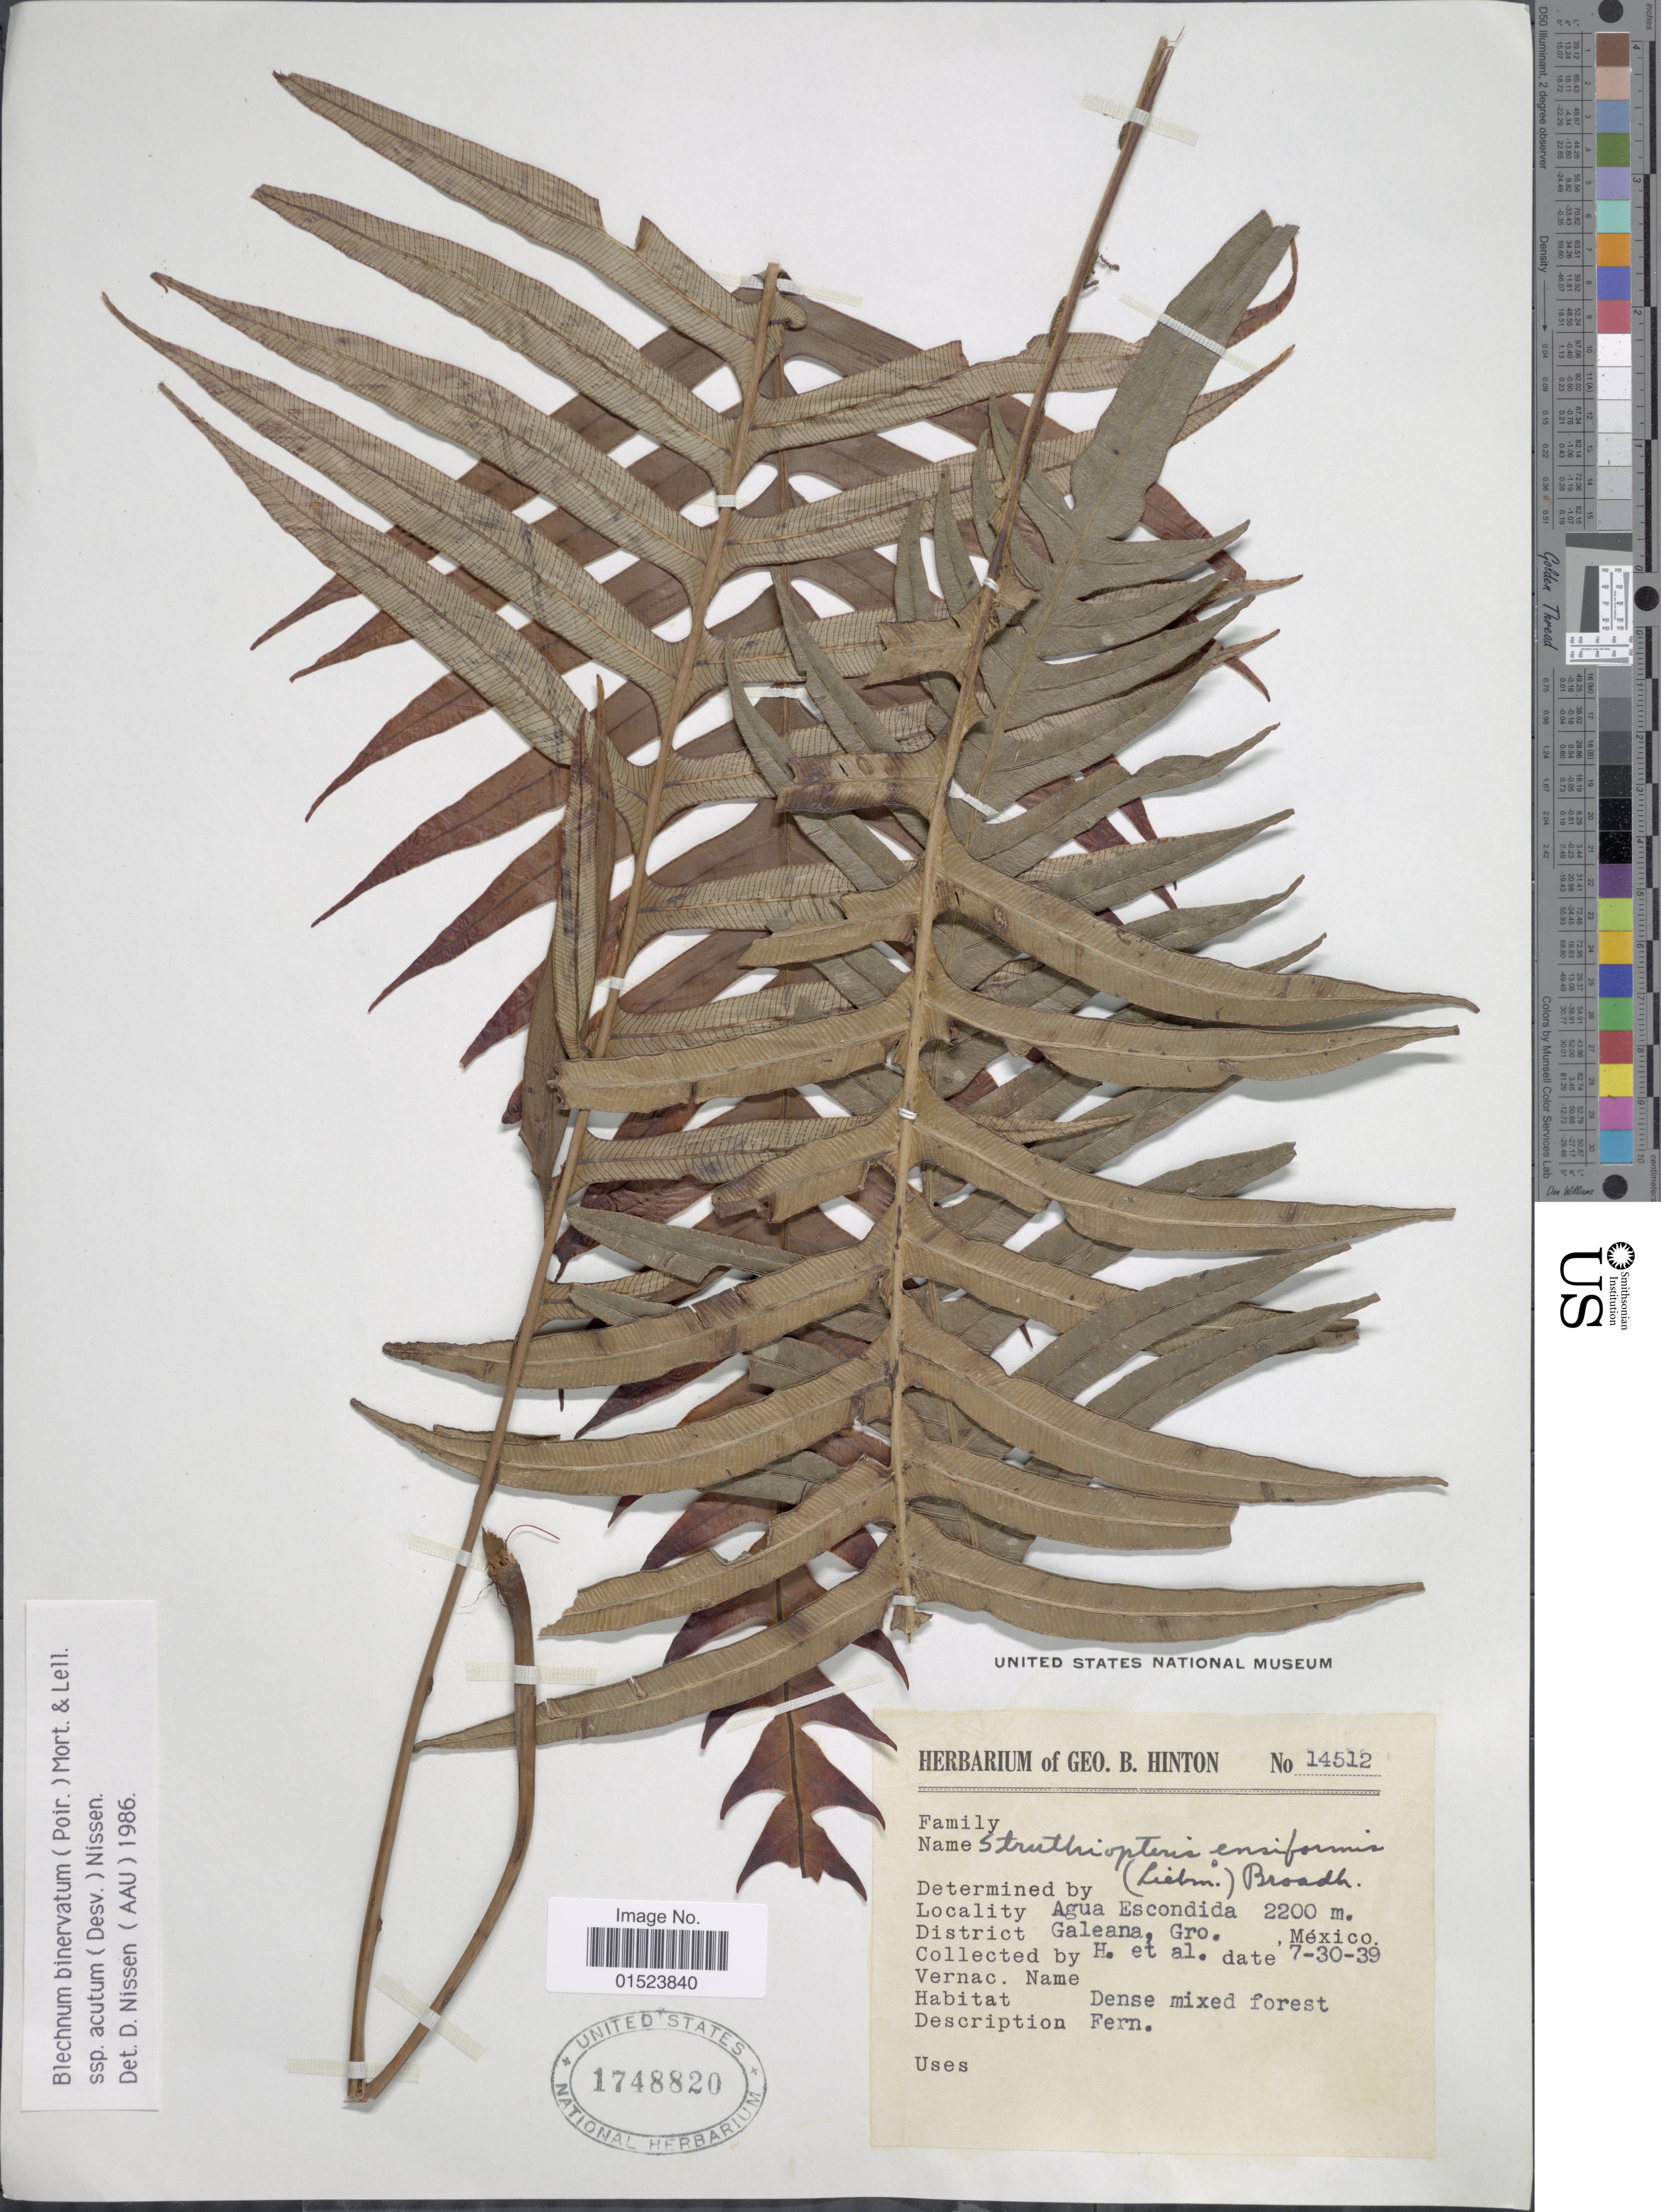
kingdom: Plantae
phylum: Tracheophyta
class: Polypodiopsida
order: Polypodiales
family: Blechnaceae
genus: Blechnum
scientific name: Blechnum ensiforme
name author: (Liebm.) C. Chr.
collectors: G. B. Hinton & et al.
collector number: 14512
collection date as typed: Transcribed d/m/y: 30/7/39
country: Mexico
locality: Agua Escondida, District Galeana, Gro.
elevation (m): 2200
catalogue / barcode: US 1748820